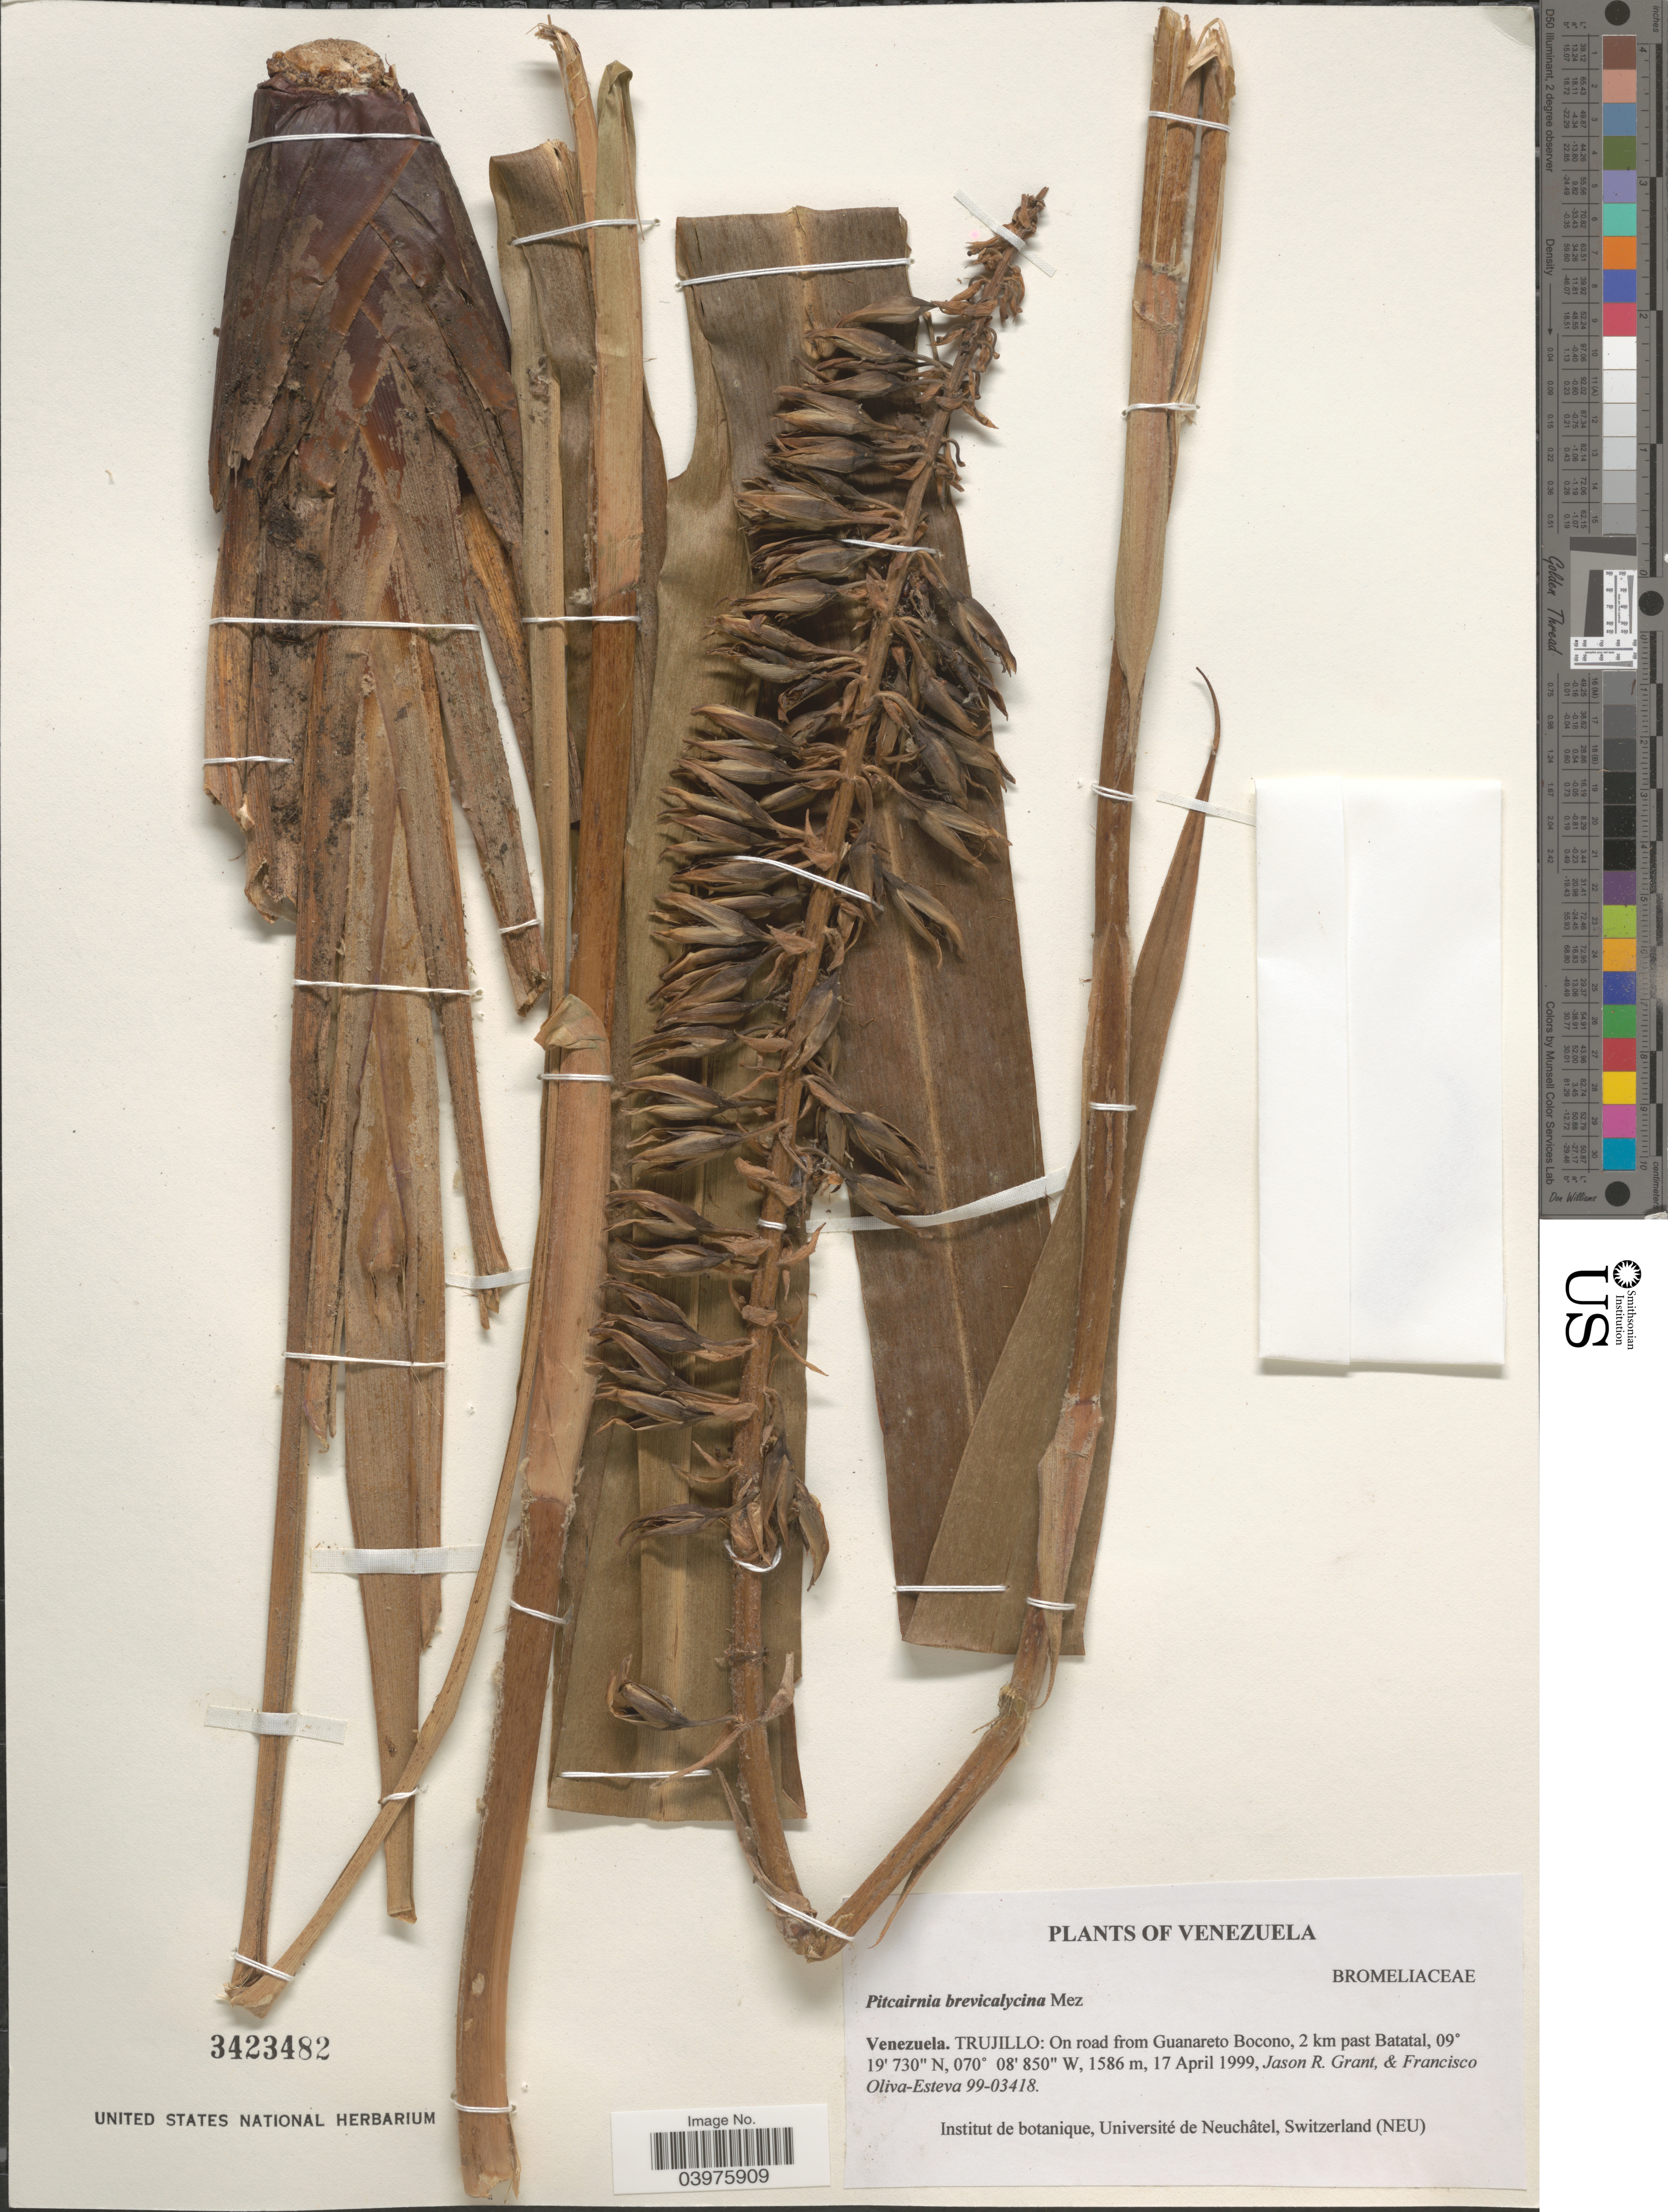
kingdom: Plantae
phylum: Tracheophyta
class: Liliopsida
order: Poales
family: Bromeliaceae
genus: Pitcairnia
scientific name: Pitcairnia brevicalycina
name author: Mez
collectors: J. R. Grant & F. Oliva-Esteva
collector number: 99-03418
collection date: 1999-04-17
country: Venezuela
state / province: Trujillo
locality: On road from Guanareto Bocono, 2 km past Batatal.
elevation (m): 1586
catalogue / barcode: US 3423482